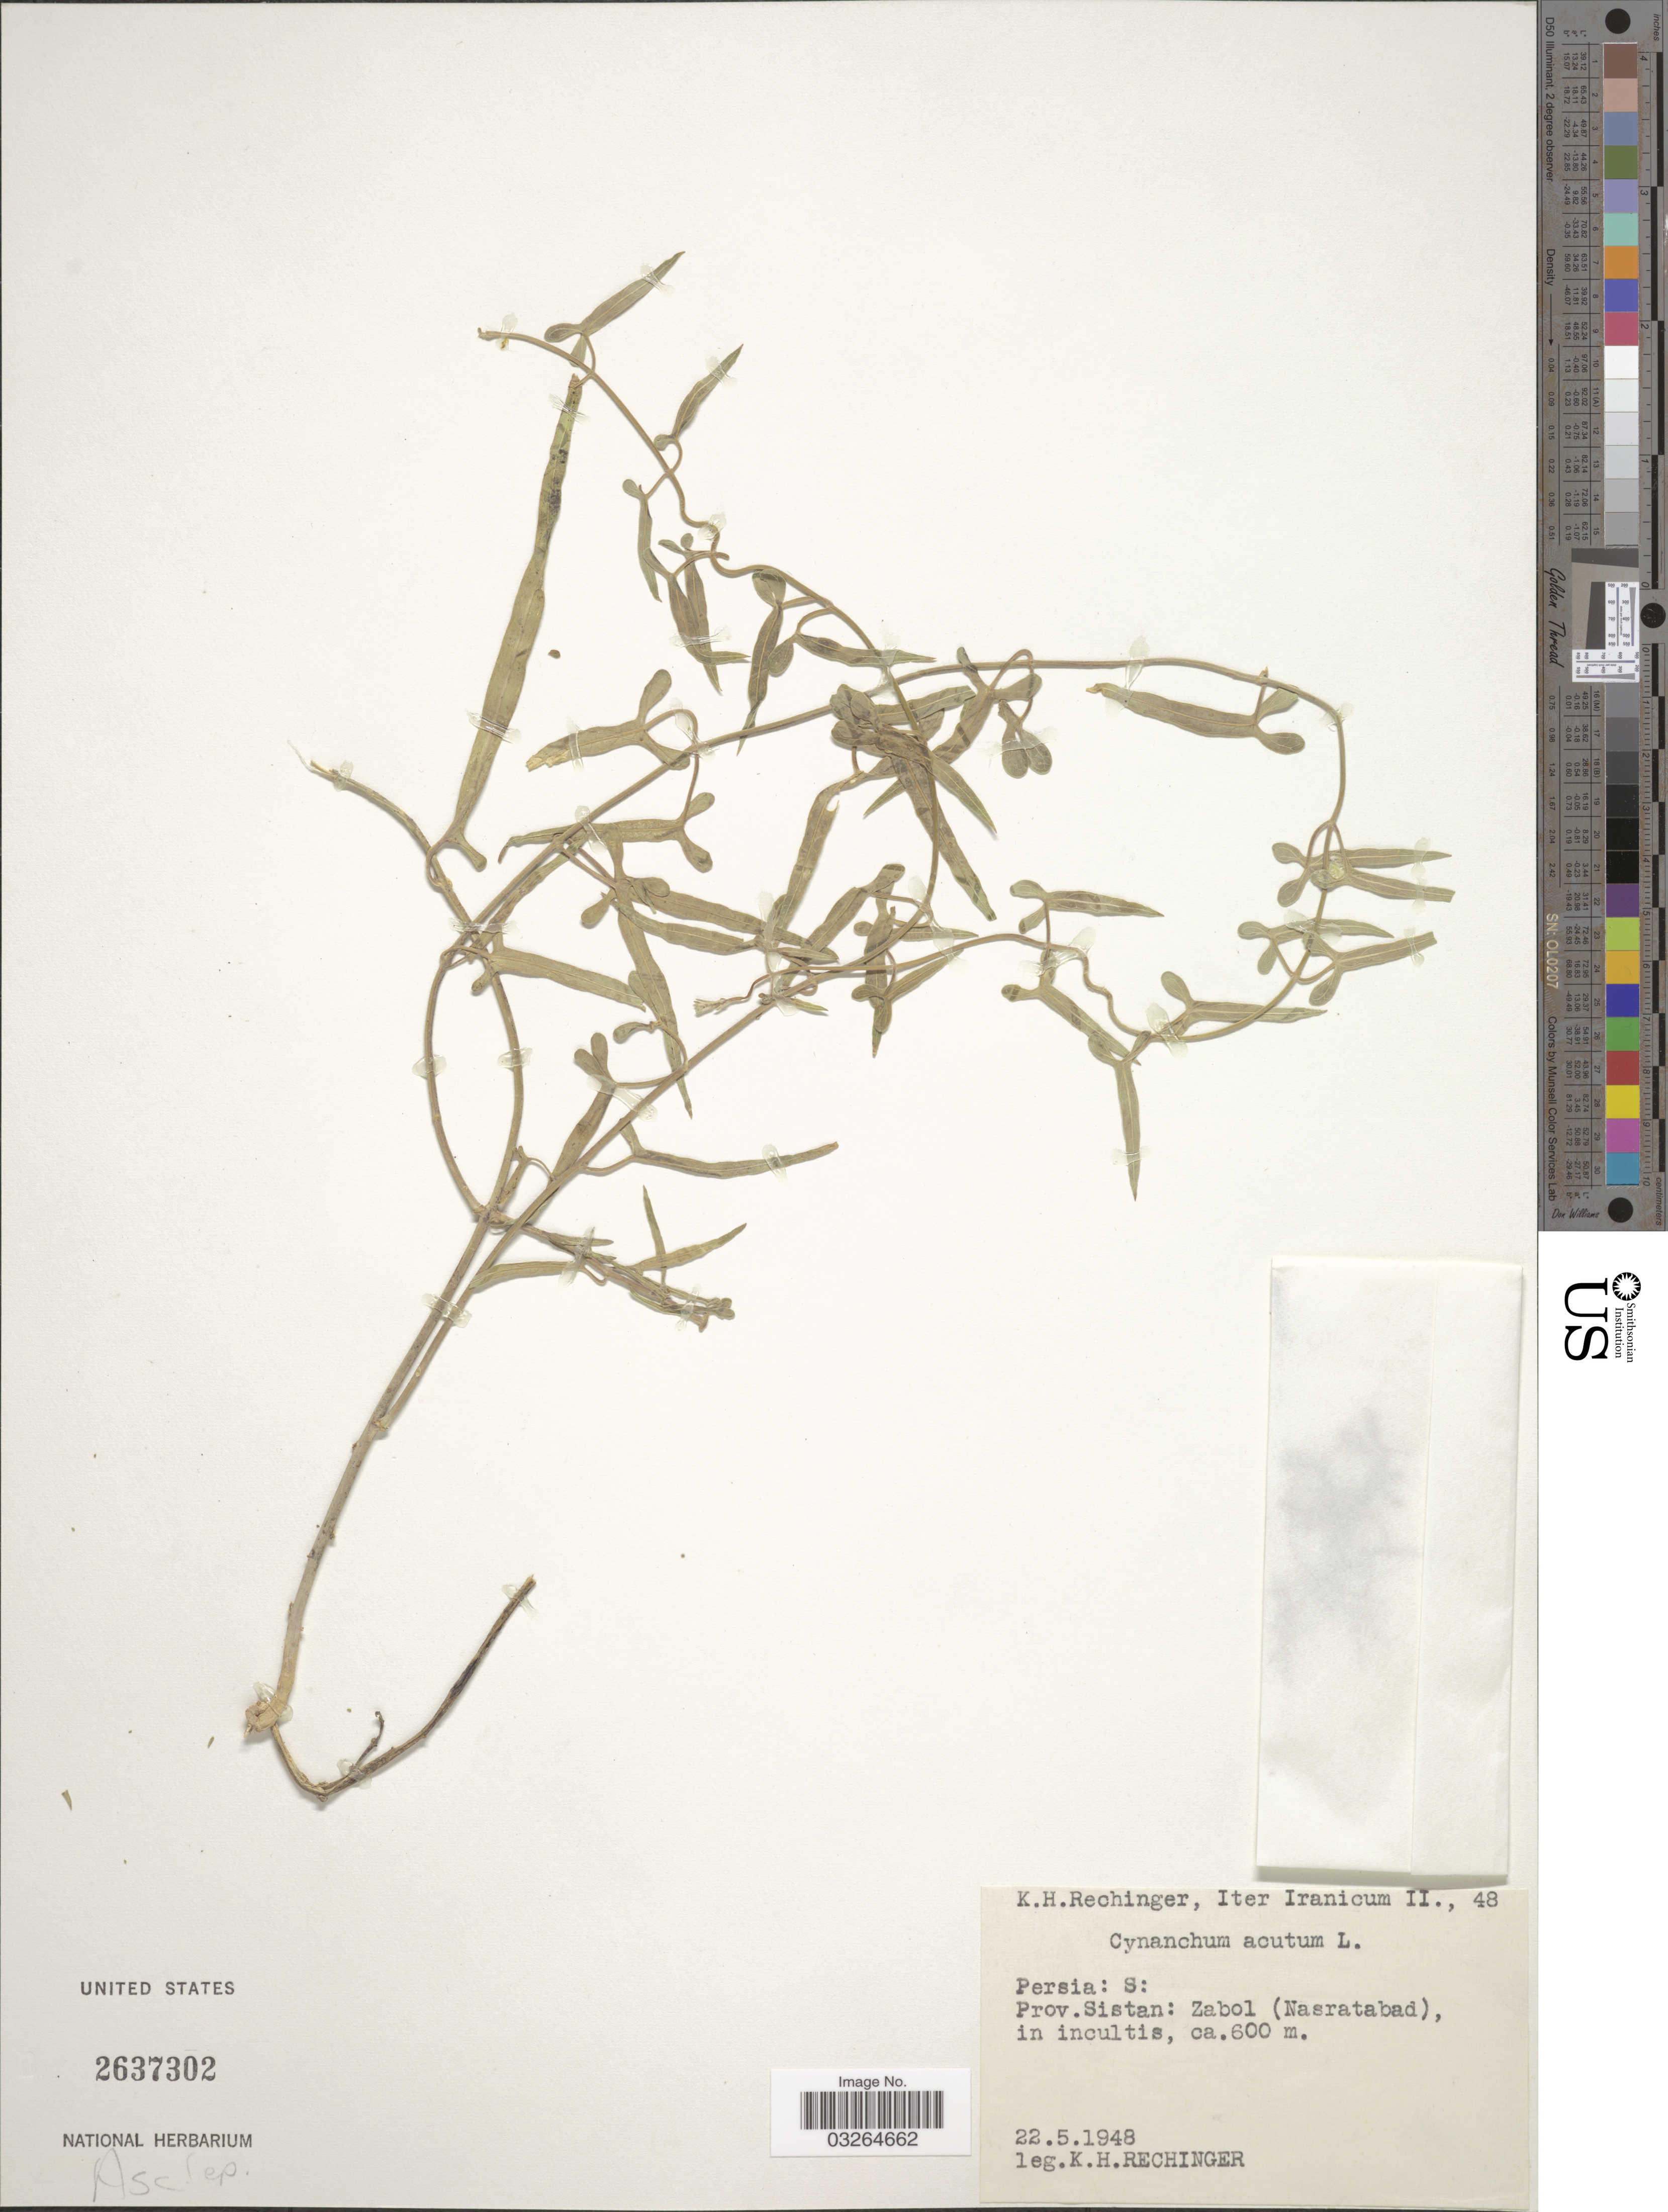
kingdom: Plantae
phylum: Tracheophyta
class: Magnoliopsida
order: Gentianales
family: Apocynaceae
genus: Cynanchum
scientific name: Cynanchum acutum subsp. sibiricum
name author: (Willd.) Rech. f.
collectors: K. H. Rechinger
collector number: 48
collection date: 1948-05-22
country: Iran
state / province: Sistan and Baluchistan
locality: Persia: S: Prov. Sistan: Zabol (Nasratabad), in incultis.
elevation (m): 600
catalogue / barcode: US 2637302